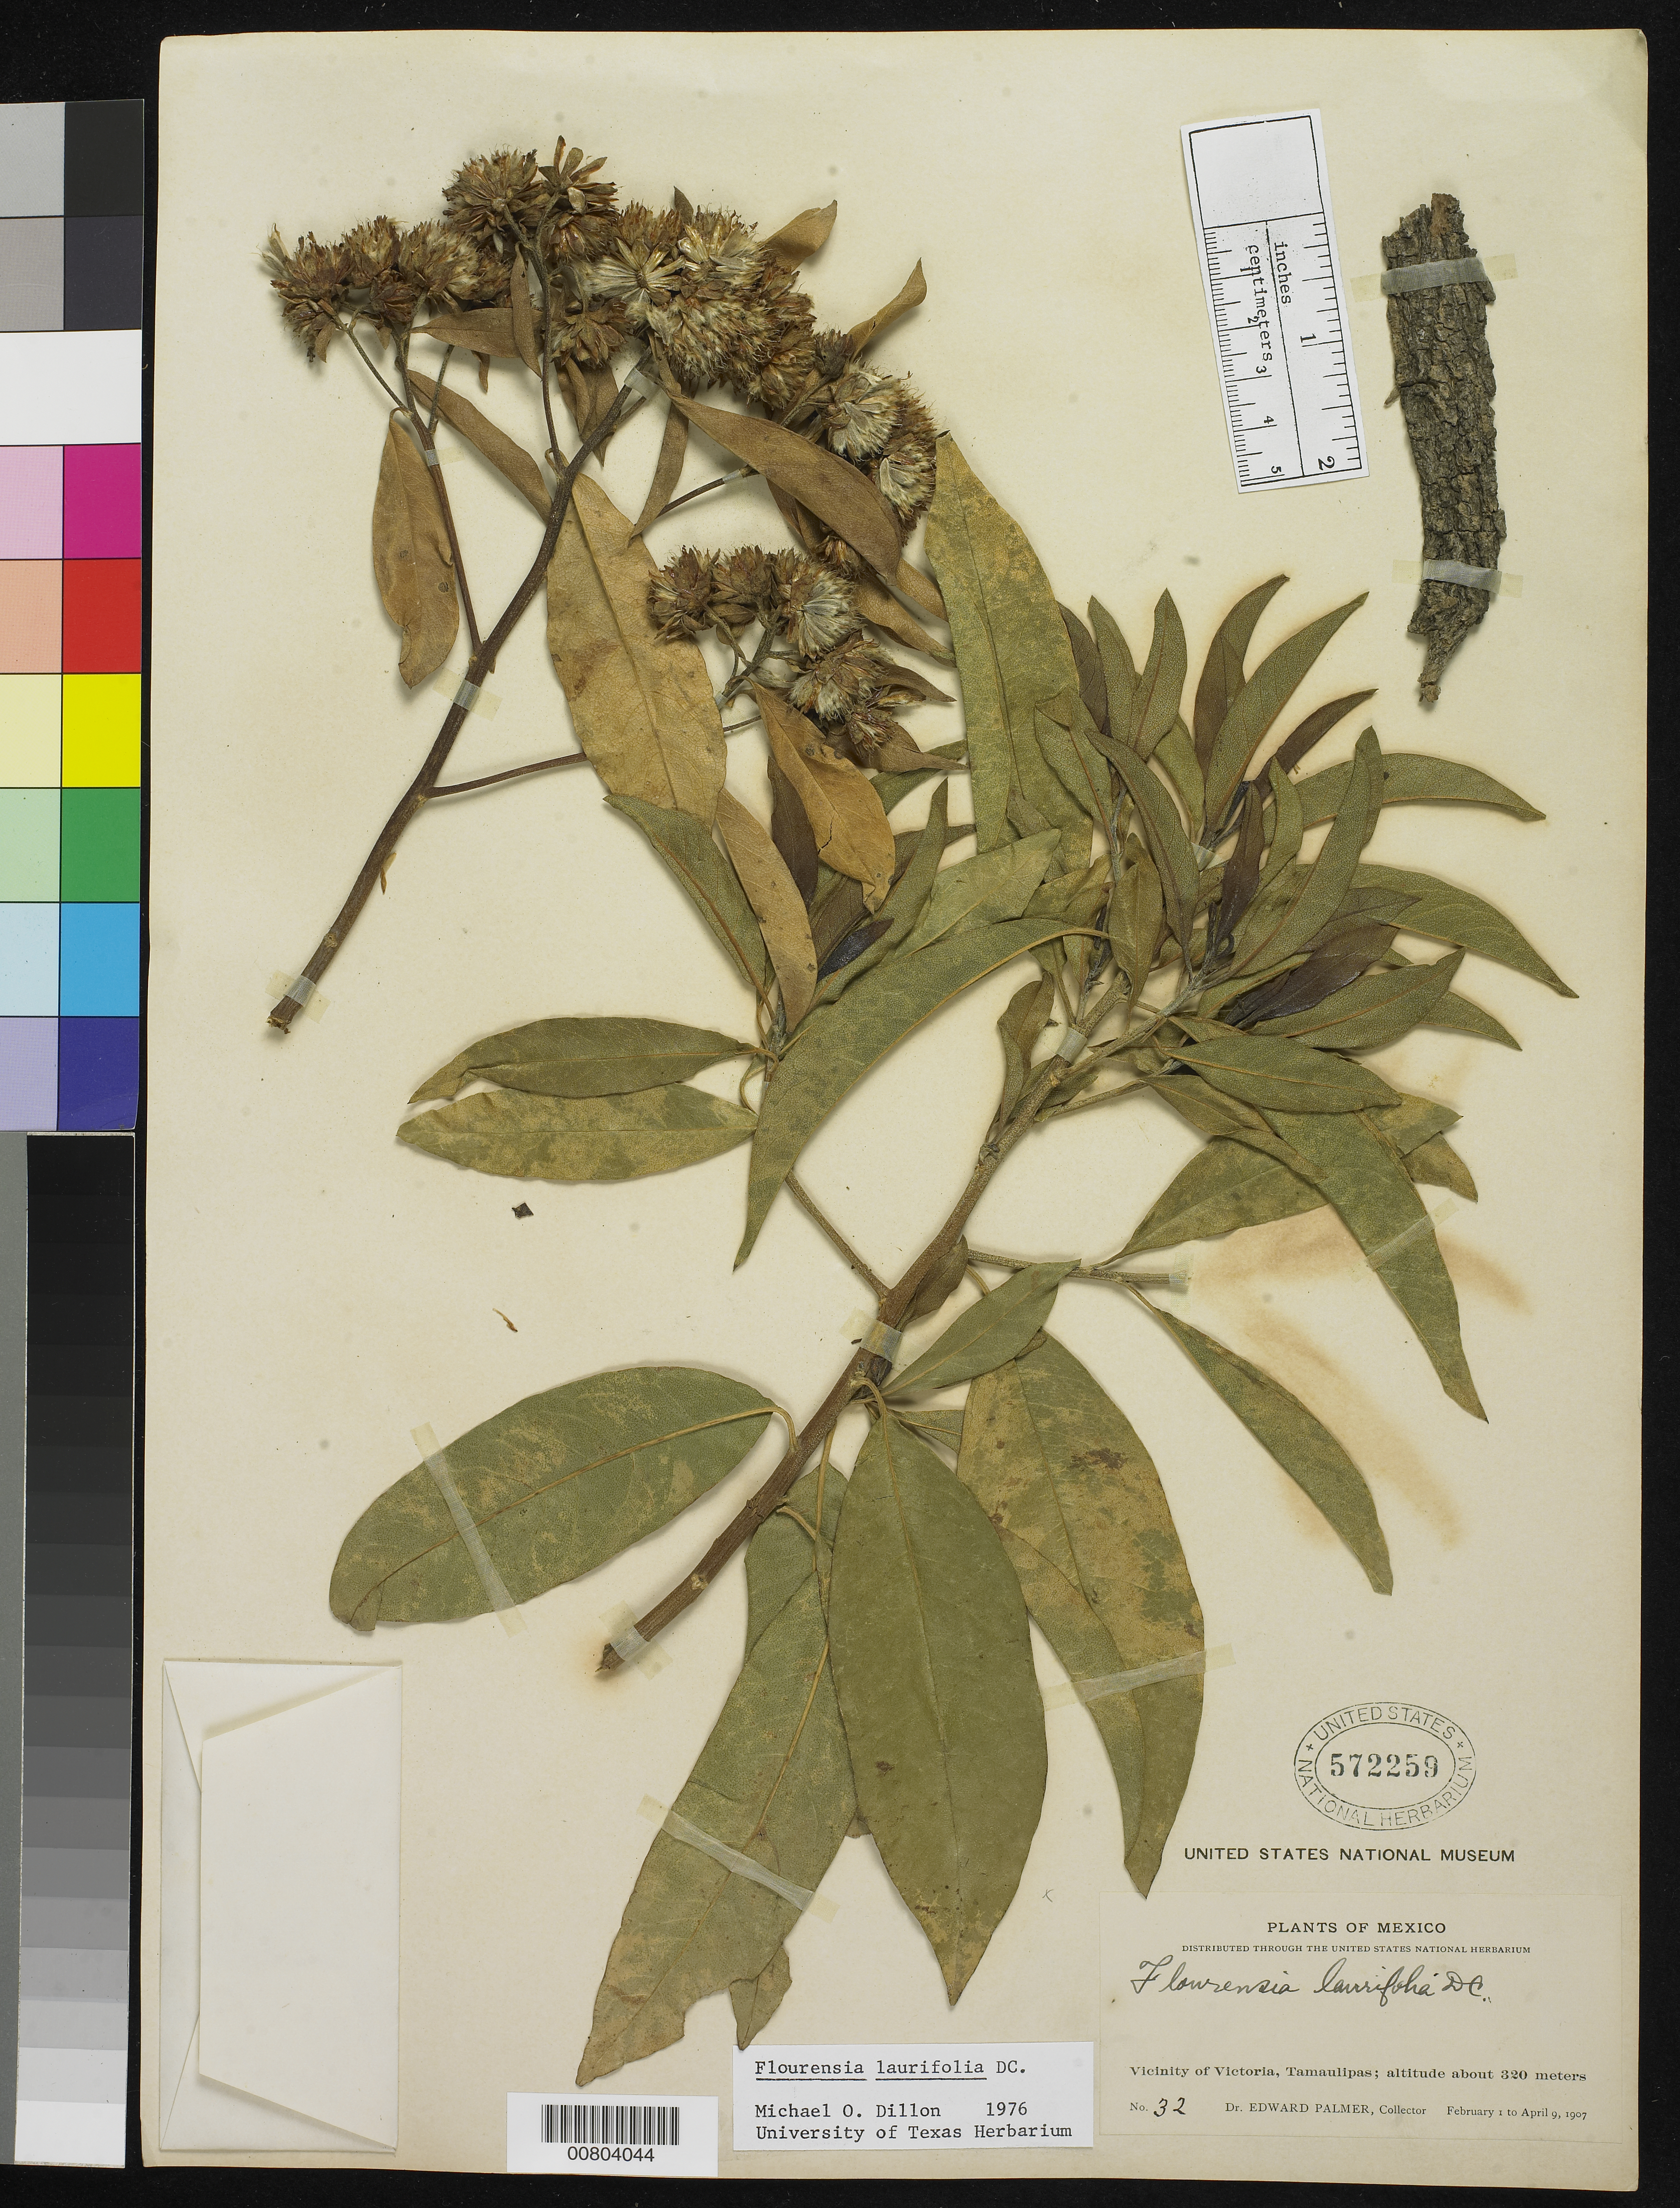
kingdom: Plantae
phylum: Tracheophyta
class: Magnoliopsida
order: Asterales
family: Asteraceae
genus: Flourensia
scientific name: Flourensia laurifolia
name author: DC.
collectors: E. Palmer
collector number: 32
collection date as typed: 01 Feb 1907 to 09 Apr 1907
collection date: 1907-02-01/1907-04-09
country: Mexico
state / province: Tamaulipas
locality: Vicinity of Victoria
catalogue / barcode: US 572259